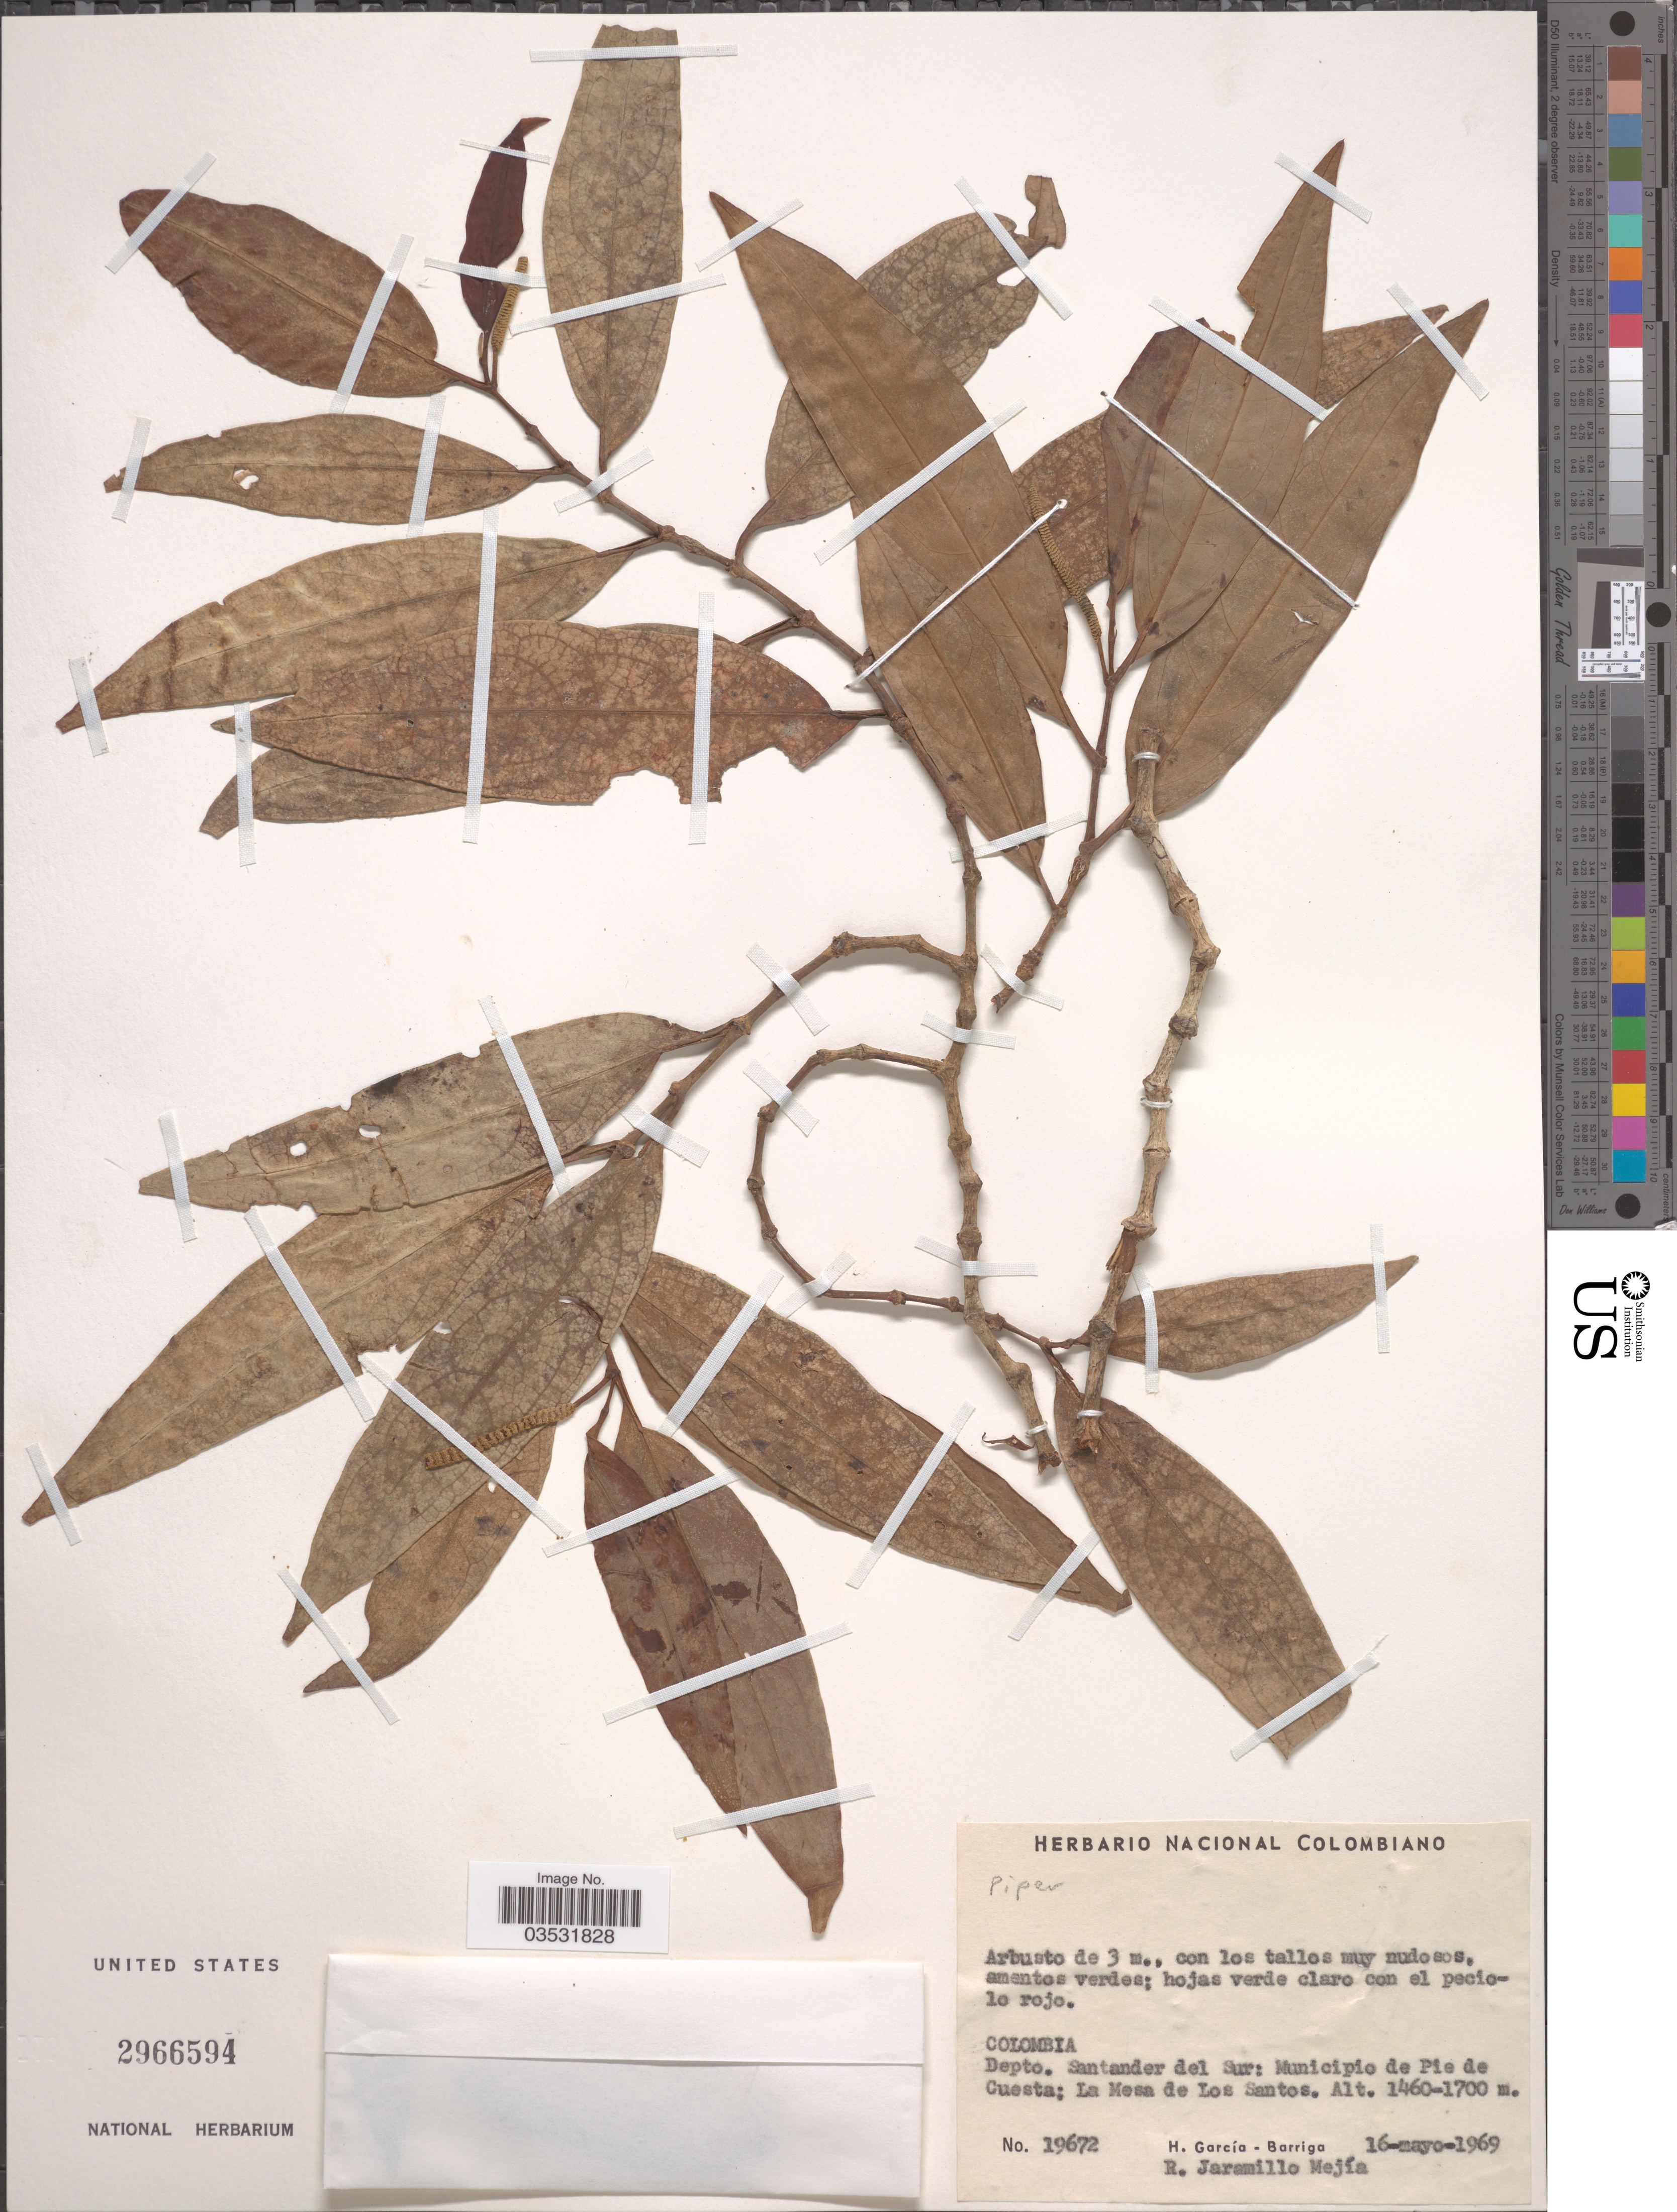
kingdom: Plantae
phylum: Tracheophyta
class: Magnoliopsida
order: Piperales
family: Piperaceae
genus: Piper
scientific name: Piper sp.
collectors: H. García Barriga & R. Jaramillo M.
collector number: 19672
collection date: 1969-05-16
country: Colombia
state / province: Santander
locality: Depto. Santander del Sur: Municipio de Pie de Cuesta: La Mesa de Los Santos.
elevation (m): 1460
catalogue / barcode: US 2966594